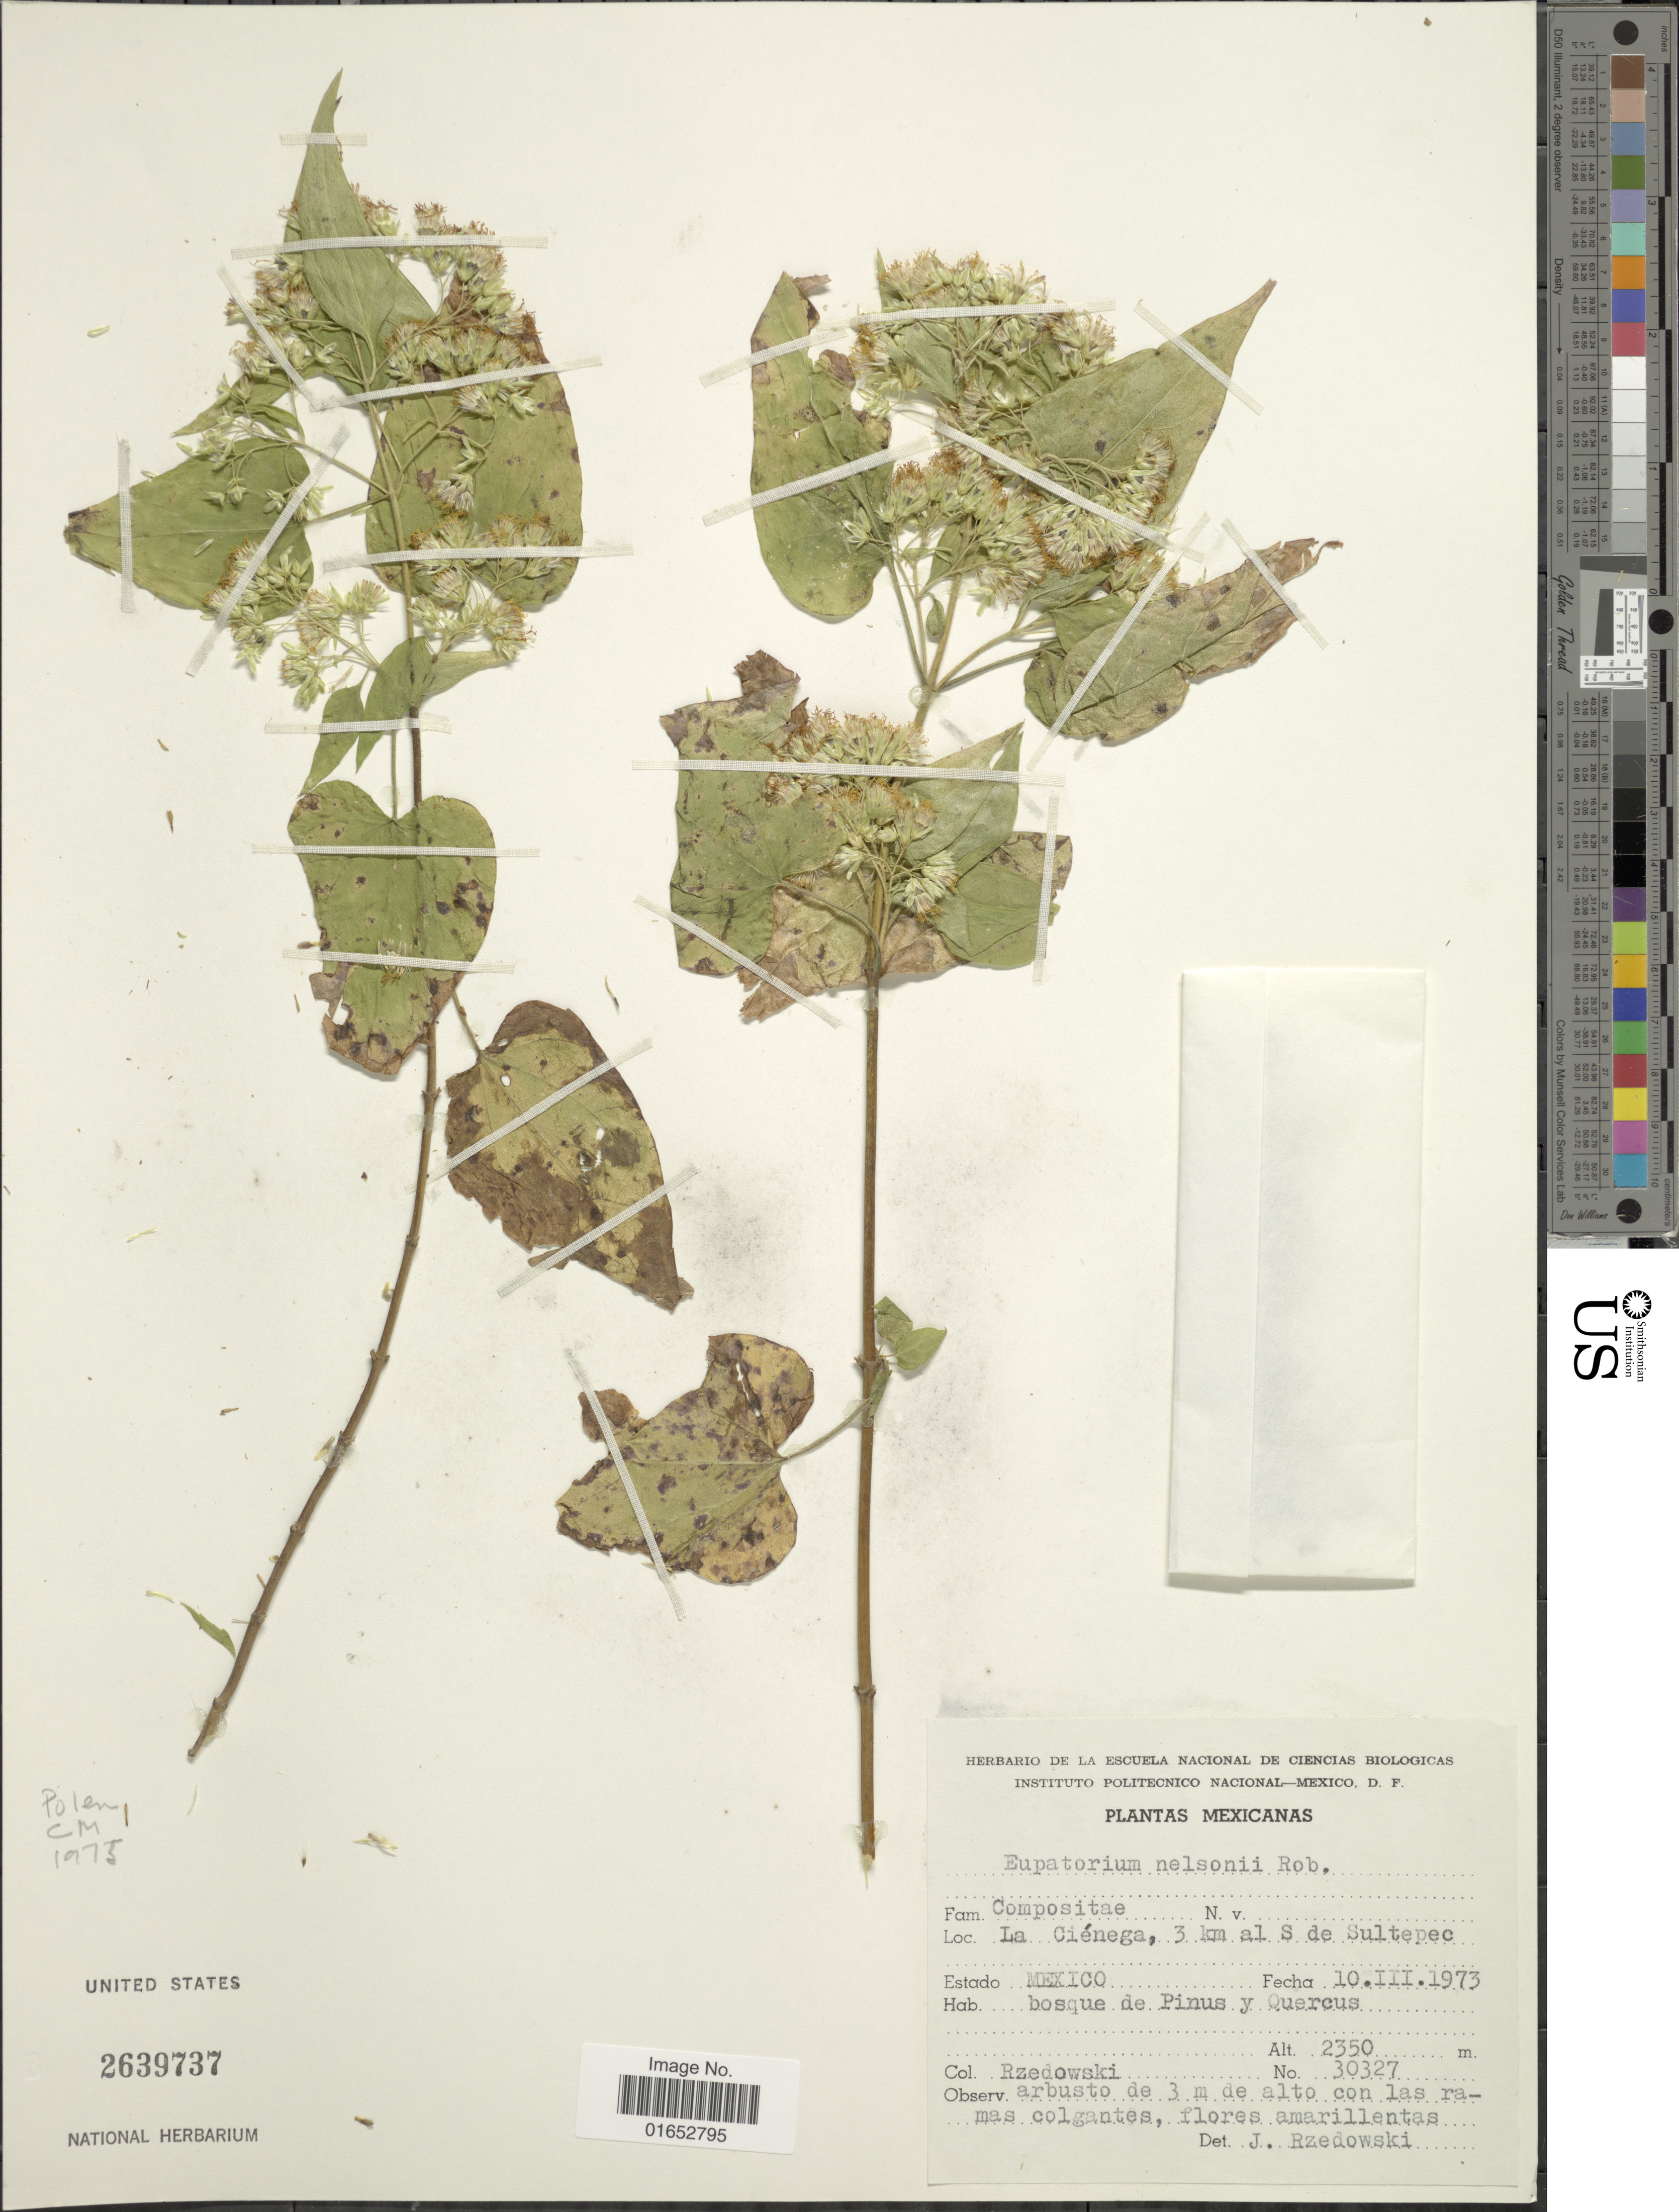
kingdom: Plantae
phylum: Tracheophyta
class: Magnoliopsida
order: Asterales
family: Asteraceae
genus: Kyrsteniopsis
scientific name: Kyrsteniopsis nelsonii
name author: (B.L. Rob.) R.M. King & H. Rob.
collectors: Rzedowski, --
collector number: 30327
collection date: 1973-03-10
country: Mexico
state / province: México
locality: La Ciénega, 3 km al S de Sultepec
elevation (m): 2350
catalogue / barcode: US 2639737